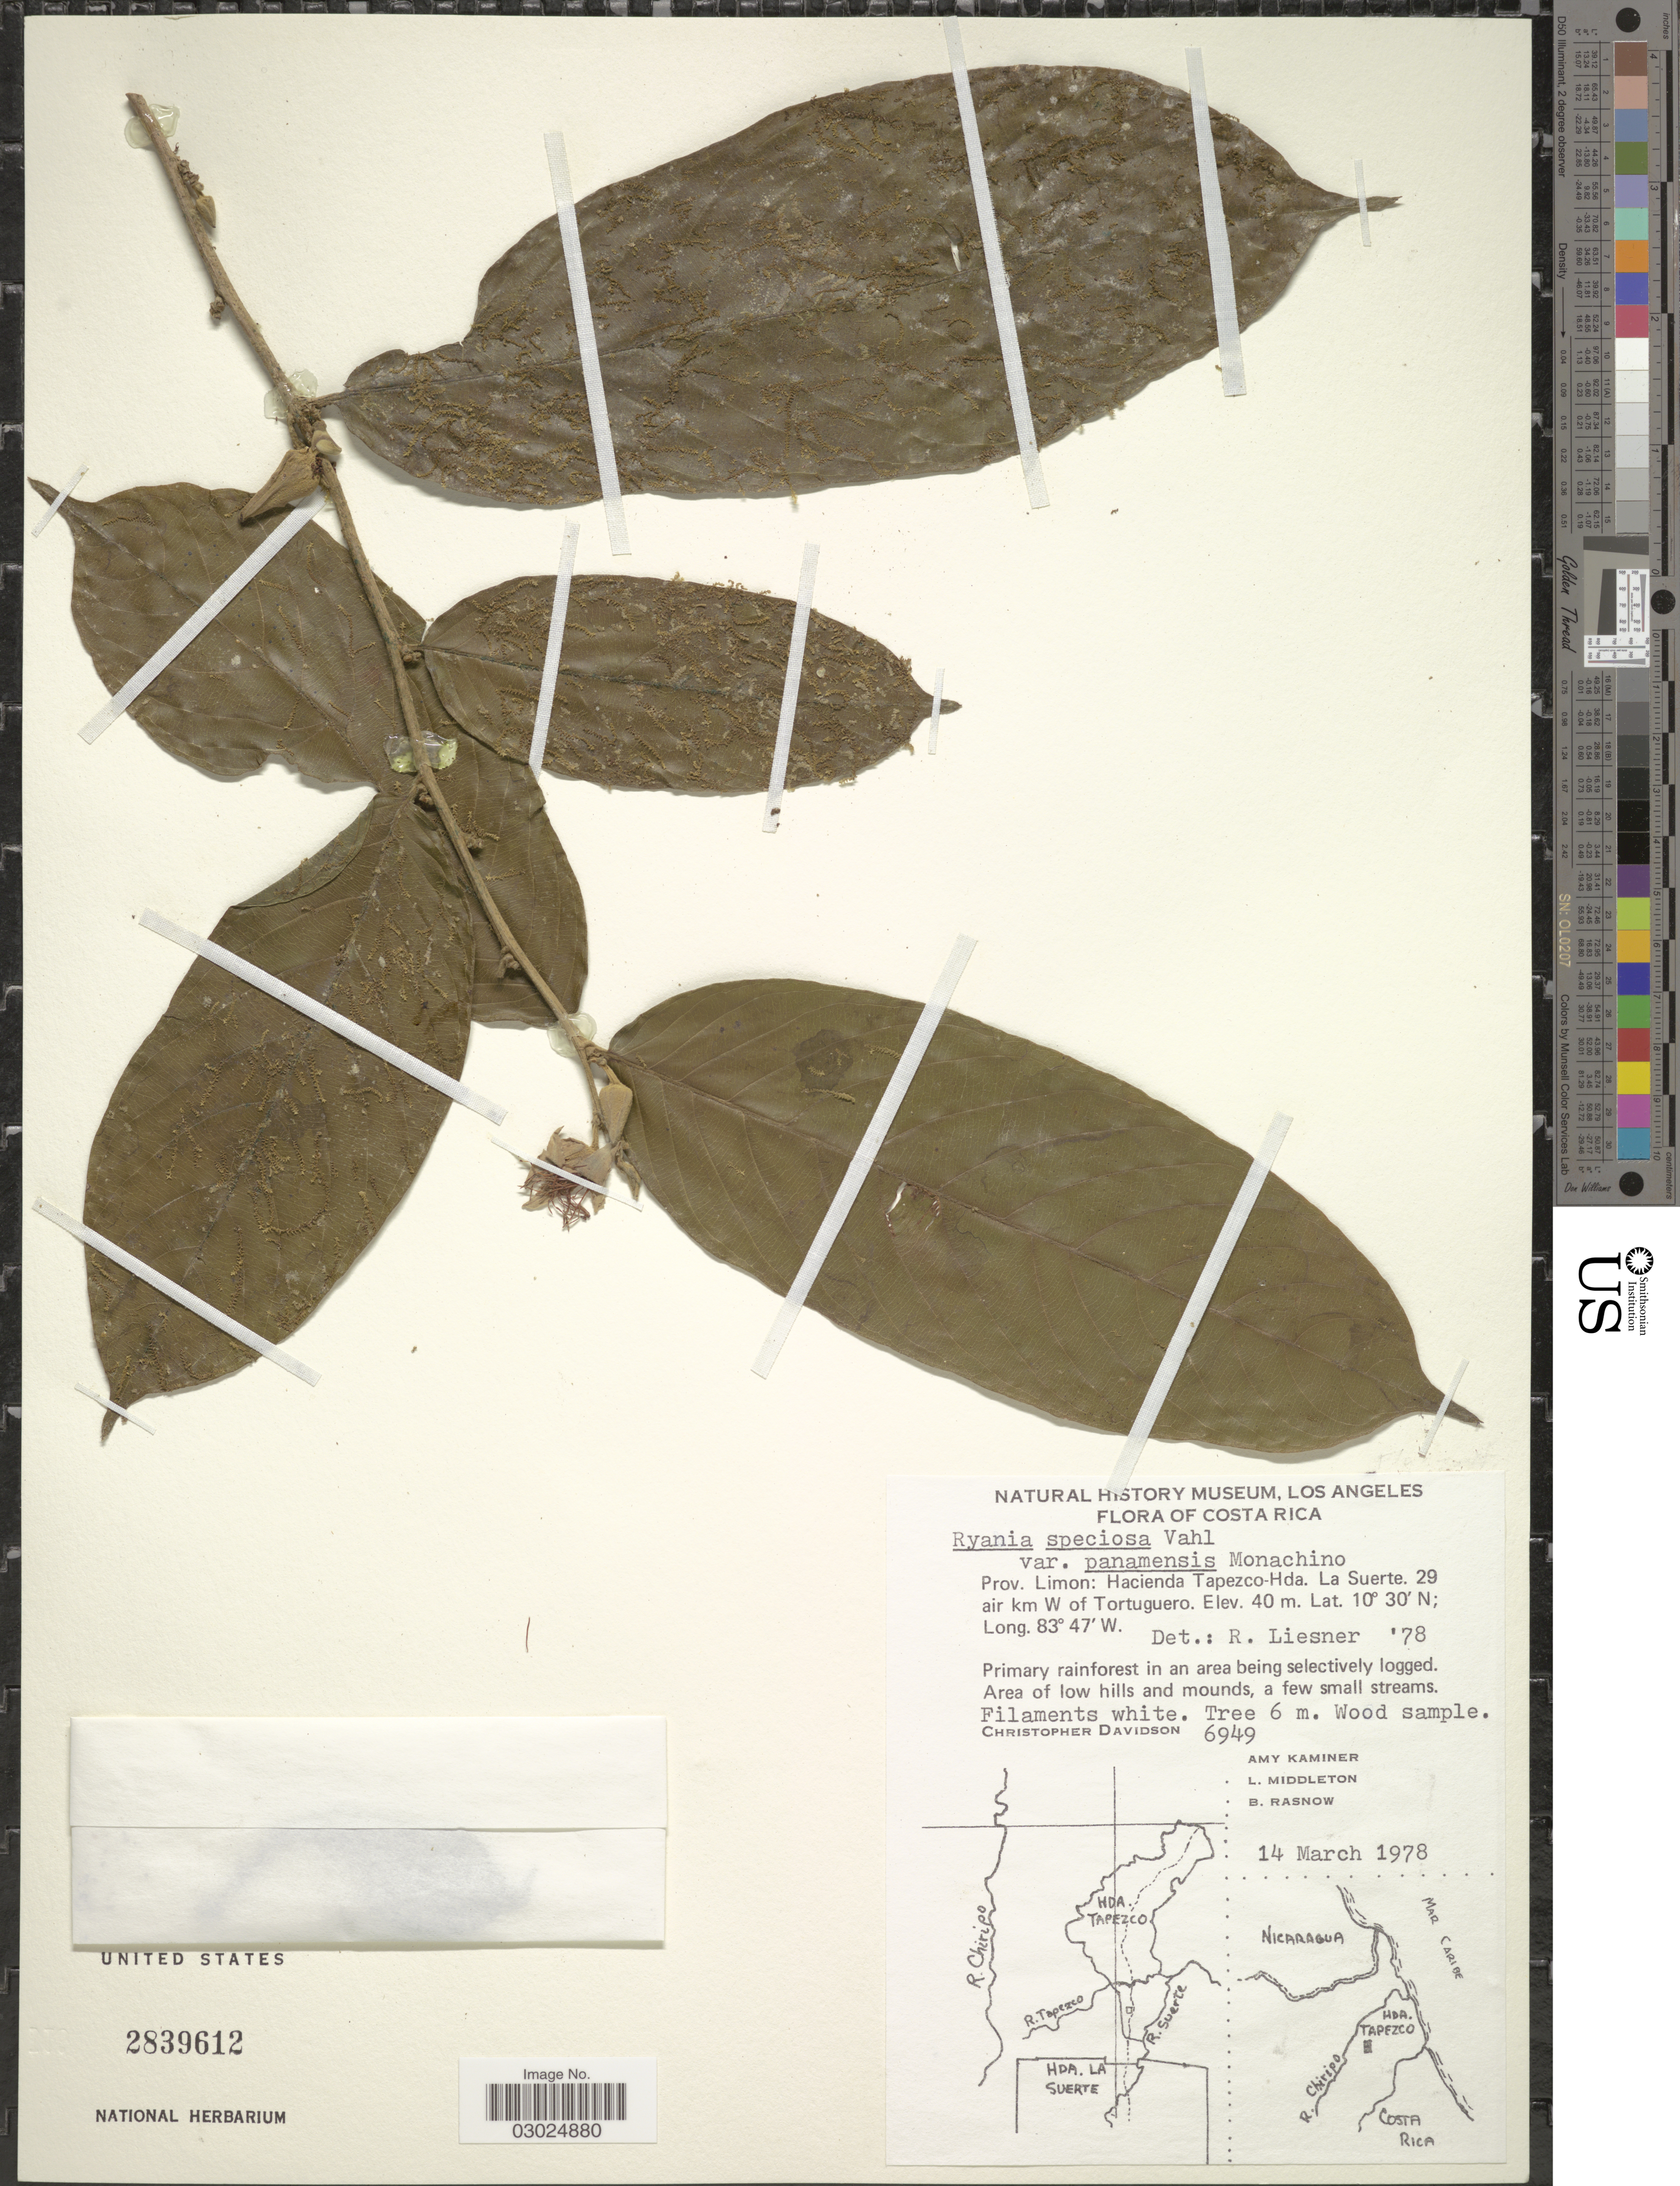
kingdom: Plantae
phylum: Tracheophyta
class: Magnoliopsida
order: Malpighiales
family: Salicaceae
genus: Ryania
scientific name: Ryania speciosa var. panamensis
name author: Monach.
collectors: C. Davidson, A. Kaminer, L. Middleton & B. Rasnow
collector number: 6949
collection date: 1978-03-14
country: Costa Rica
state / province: Limón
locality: Prov. Limon: Hacienda Tapezco-Hda. La Suerte. 29 air km W of Tortuguero.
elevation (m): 40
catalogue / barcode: US 2839612